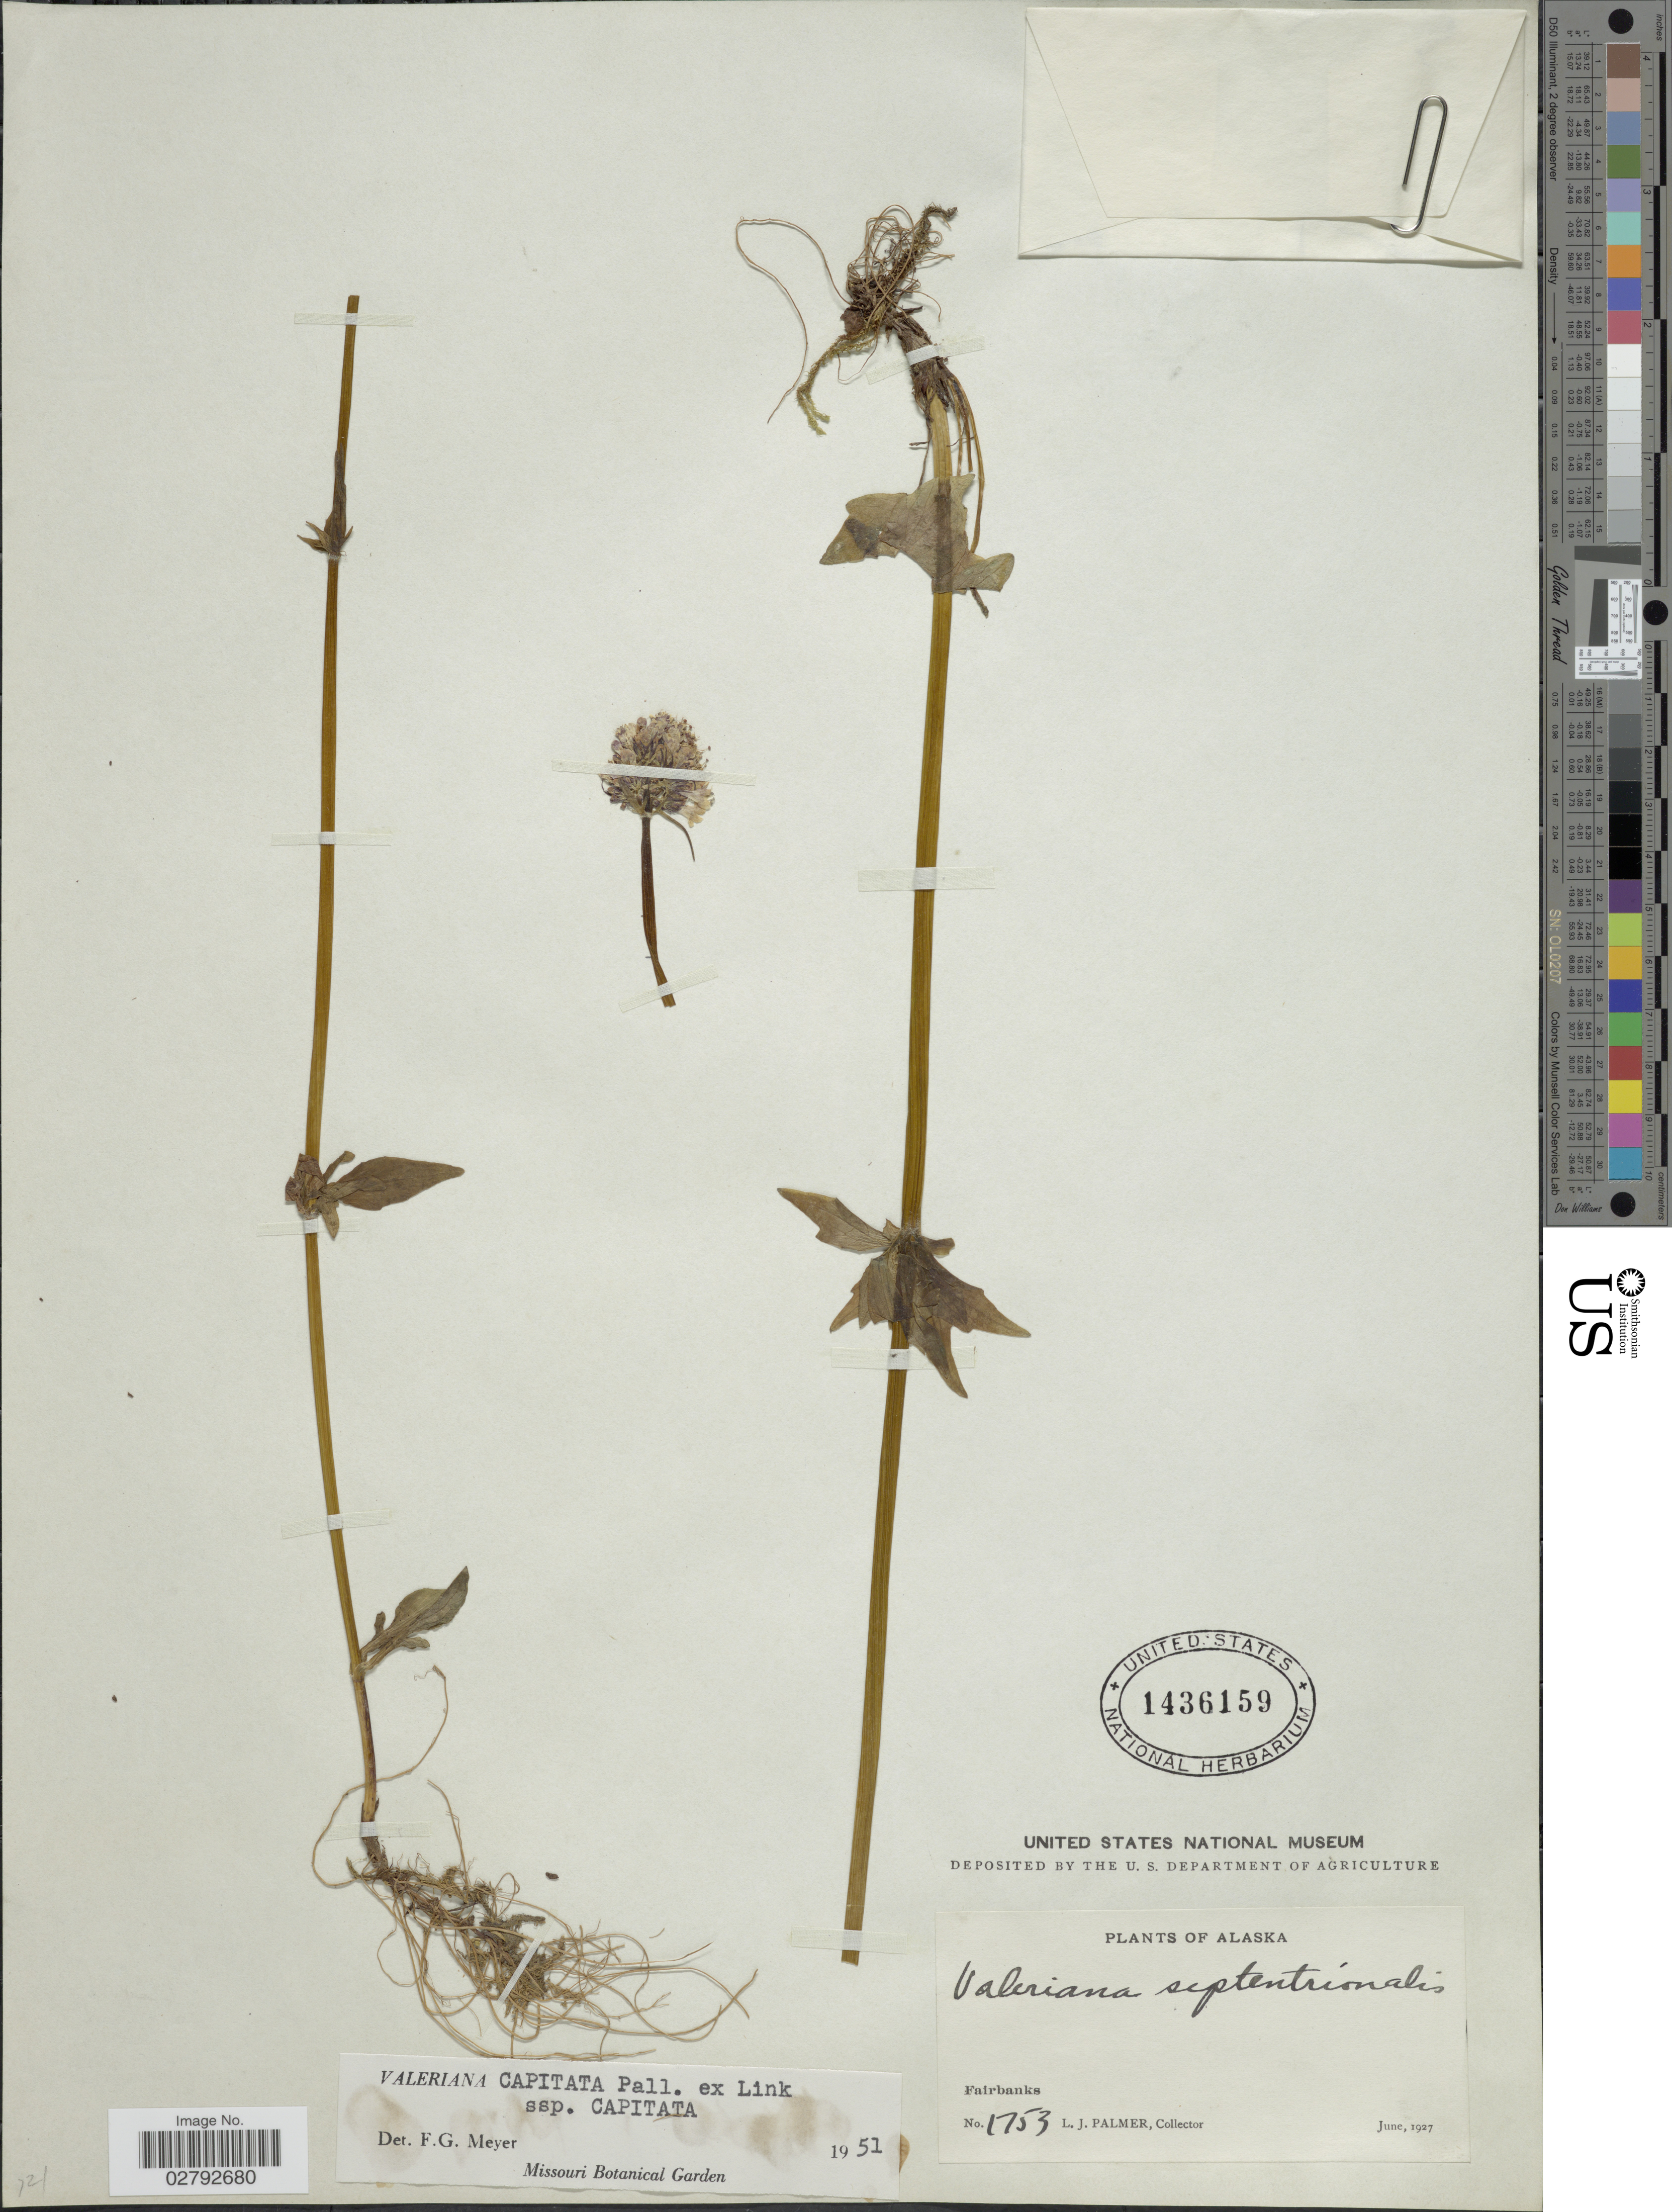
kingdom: Plantae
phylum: Tracheophyta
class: Magnoliopsida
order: Dipsacales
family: Caprifoliaceae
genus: Valeriana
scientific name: Valeriana capitata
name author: Link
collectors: L. J. Palmer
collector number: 1753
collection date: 1927-06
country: United States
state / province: Alaska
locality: Fairbanks.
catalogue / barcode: US 1436159